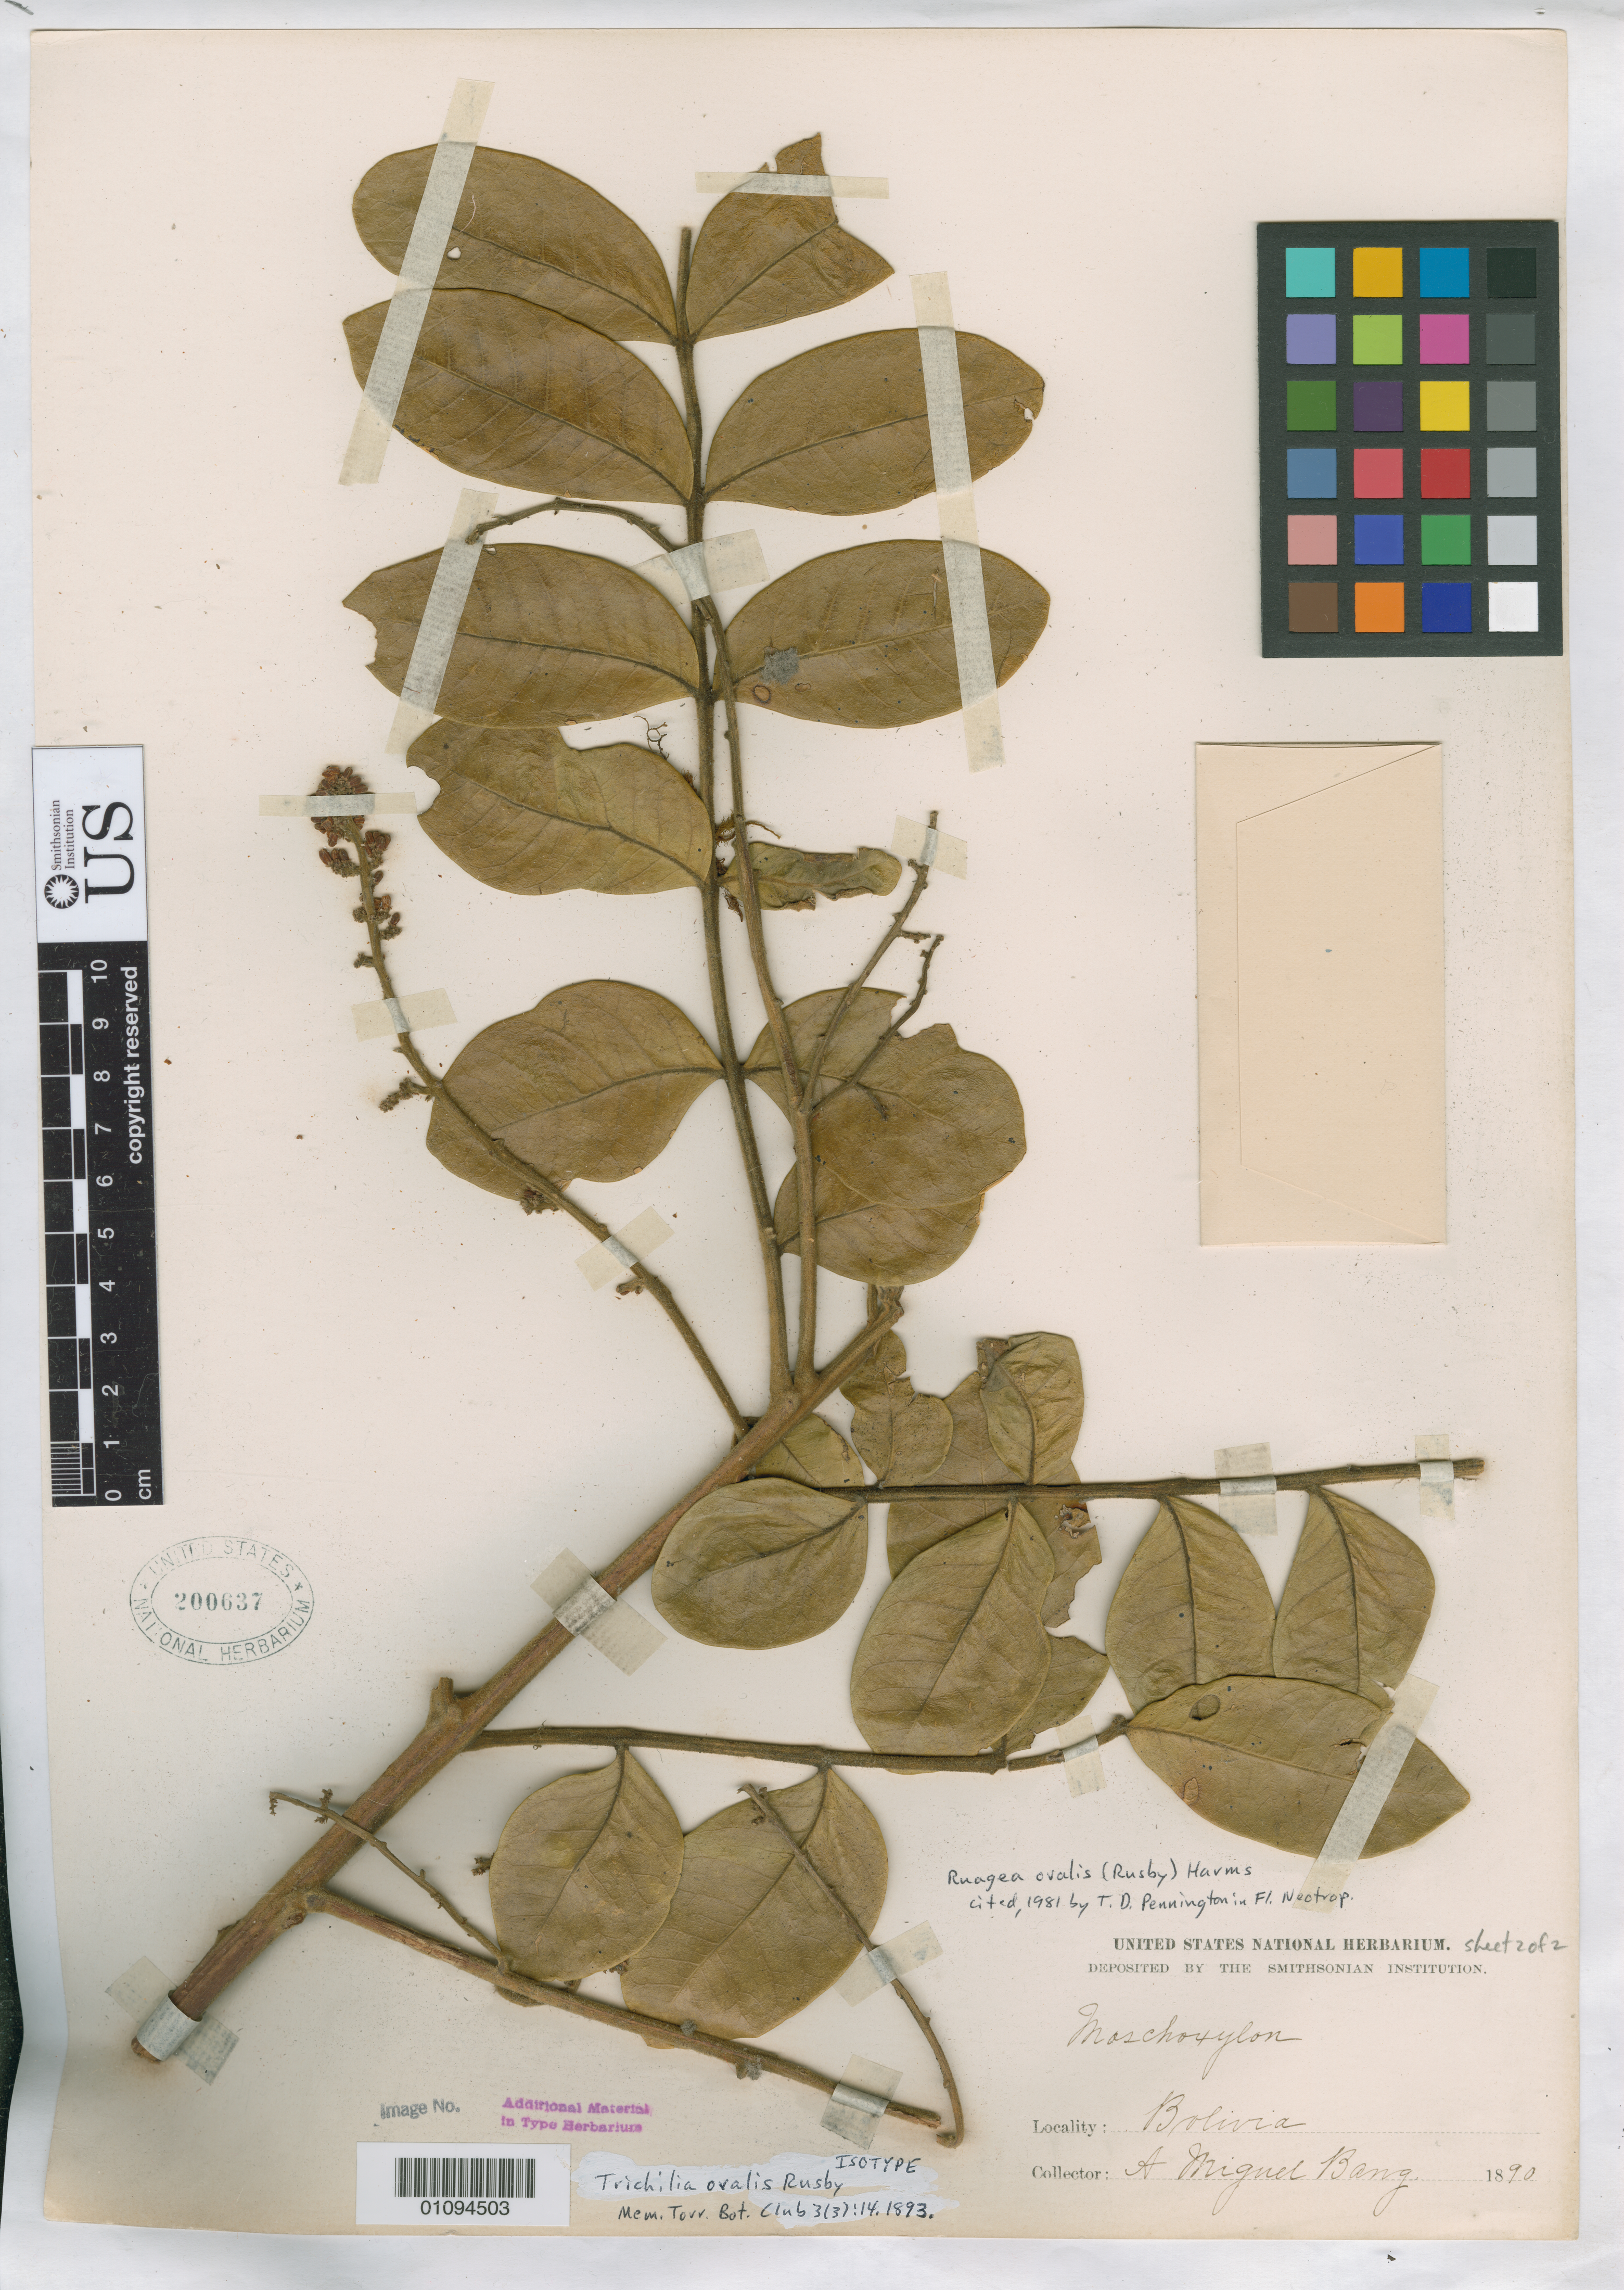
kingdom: Plantae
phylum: Tracheophyta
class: Magnoliopsida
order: Sapindales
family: Meliaceae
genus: Trichilia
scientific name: Trichilia ovalis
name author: Rusby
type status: Isotype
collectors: M. Bang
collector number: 848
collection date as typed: Nov 1890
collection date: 1890-11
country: Bolivia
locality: Songo.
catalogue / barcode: US 200637